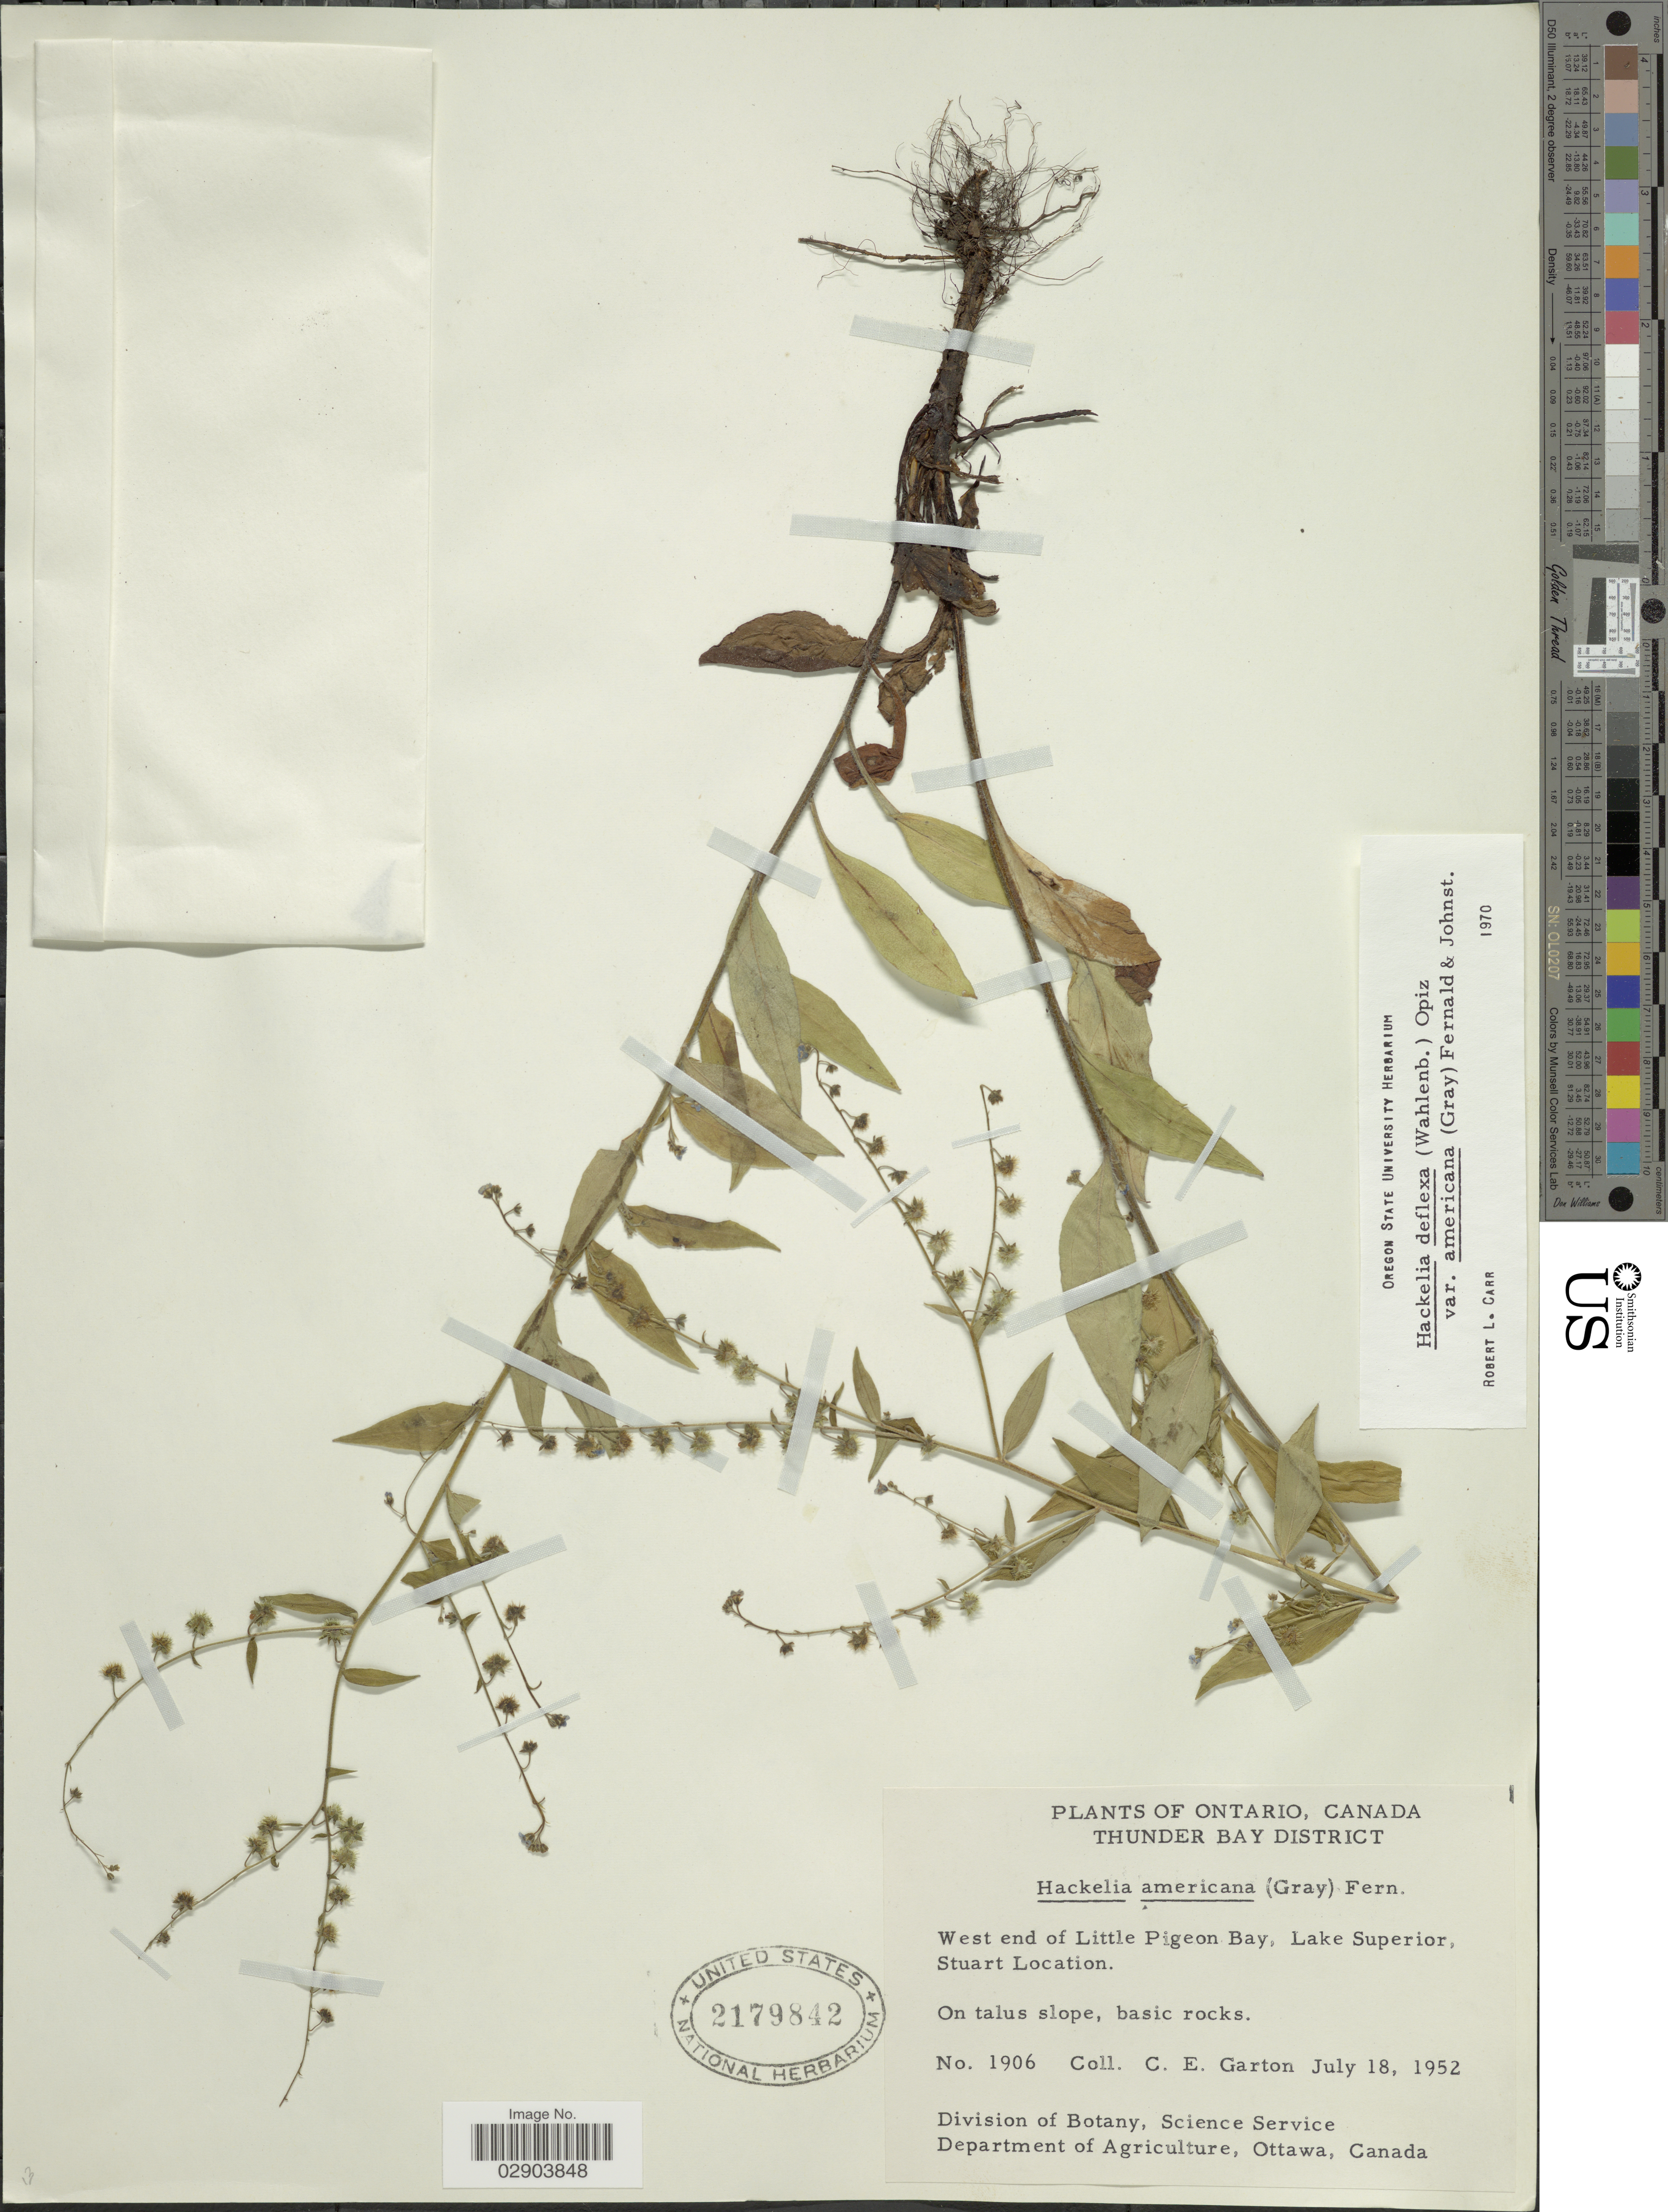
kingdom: Plantae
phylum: Tracheophyta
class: Magnoliopsida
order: Boraginales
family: Boraginaceae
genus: Hackelia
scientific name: Hackelia deflexa var. americana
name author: (A. Gray) Fernald & I.M. Johnst.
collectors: C. E. Garton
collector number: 1906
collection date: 1952-07-18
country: Canada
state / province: Ontario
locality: Thunder Bay District, West end of Little Pigeon Bay, Lake Superior, Stuart Location.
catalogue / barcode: US 2179842